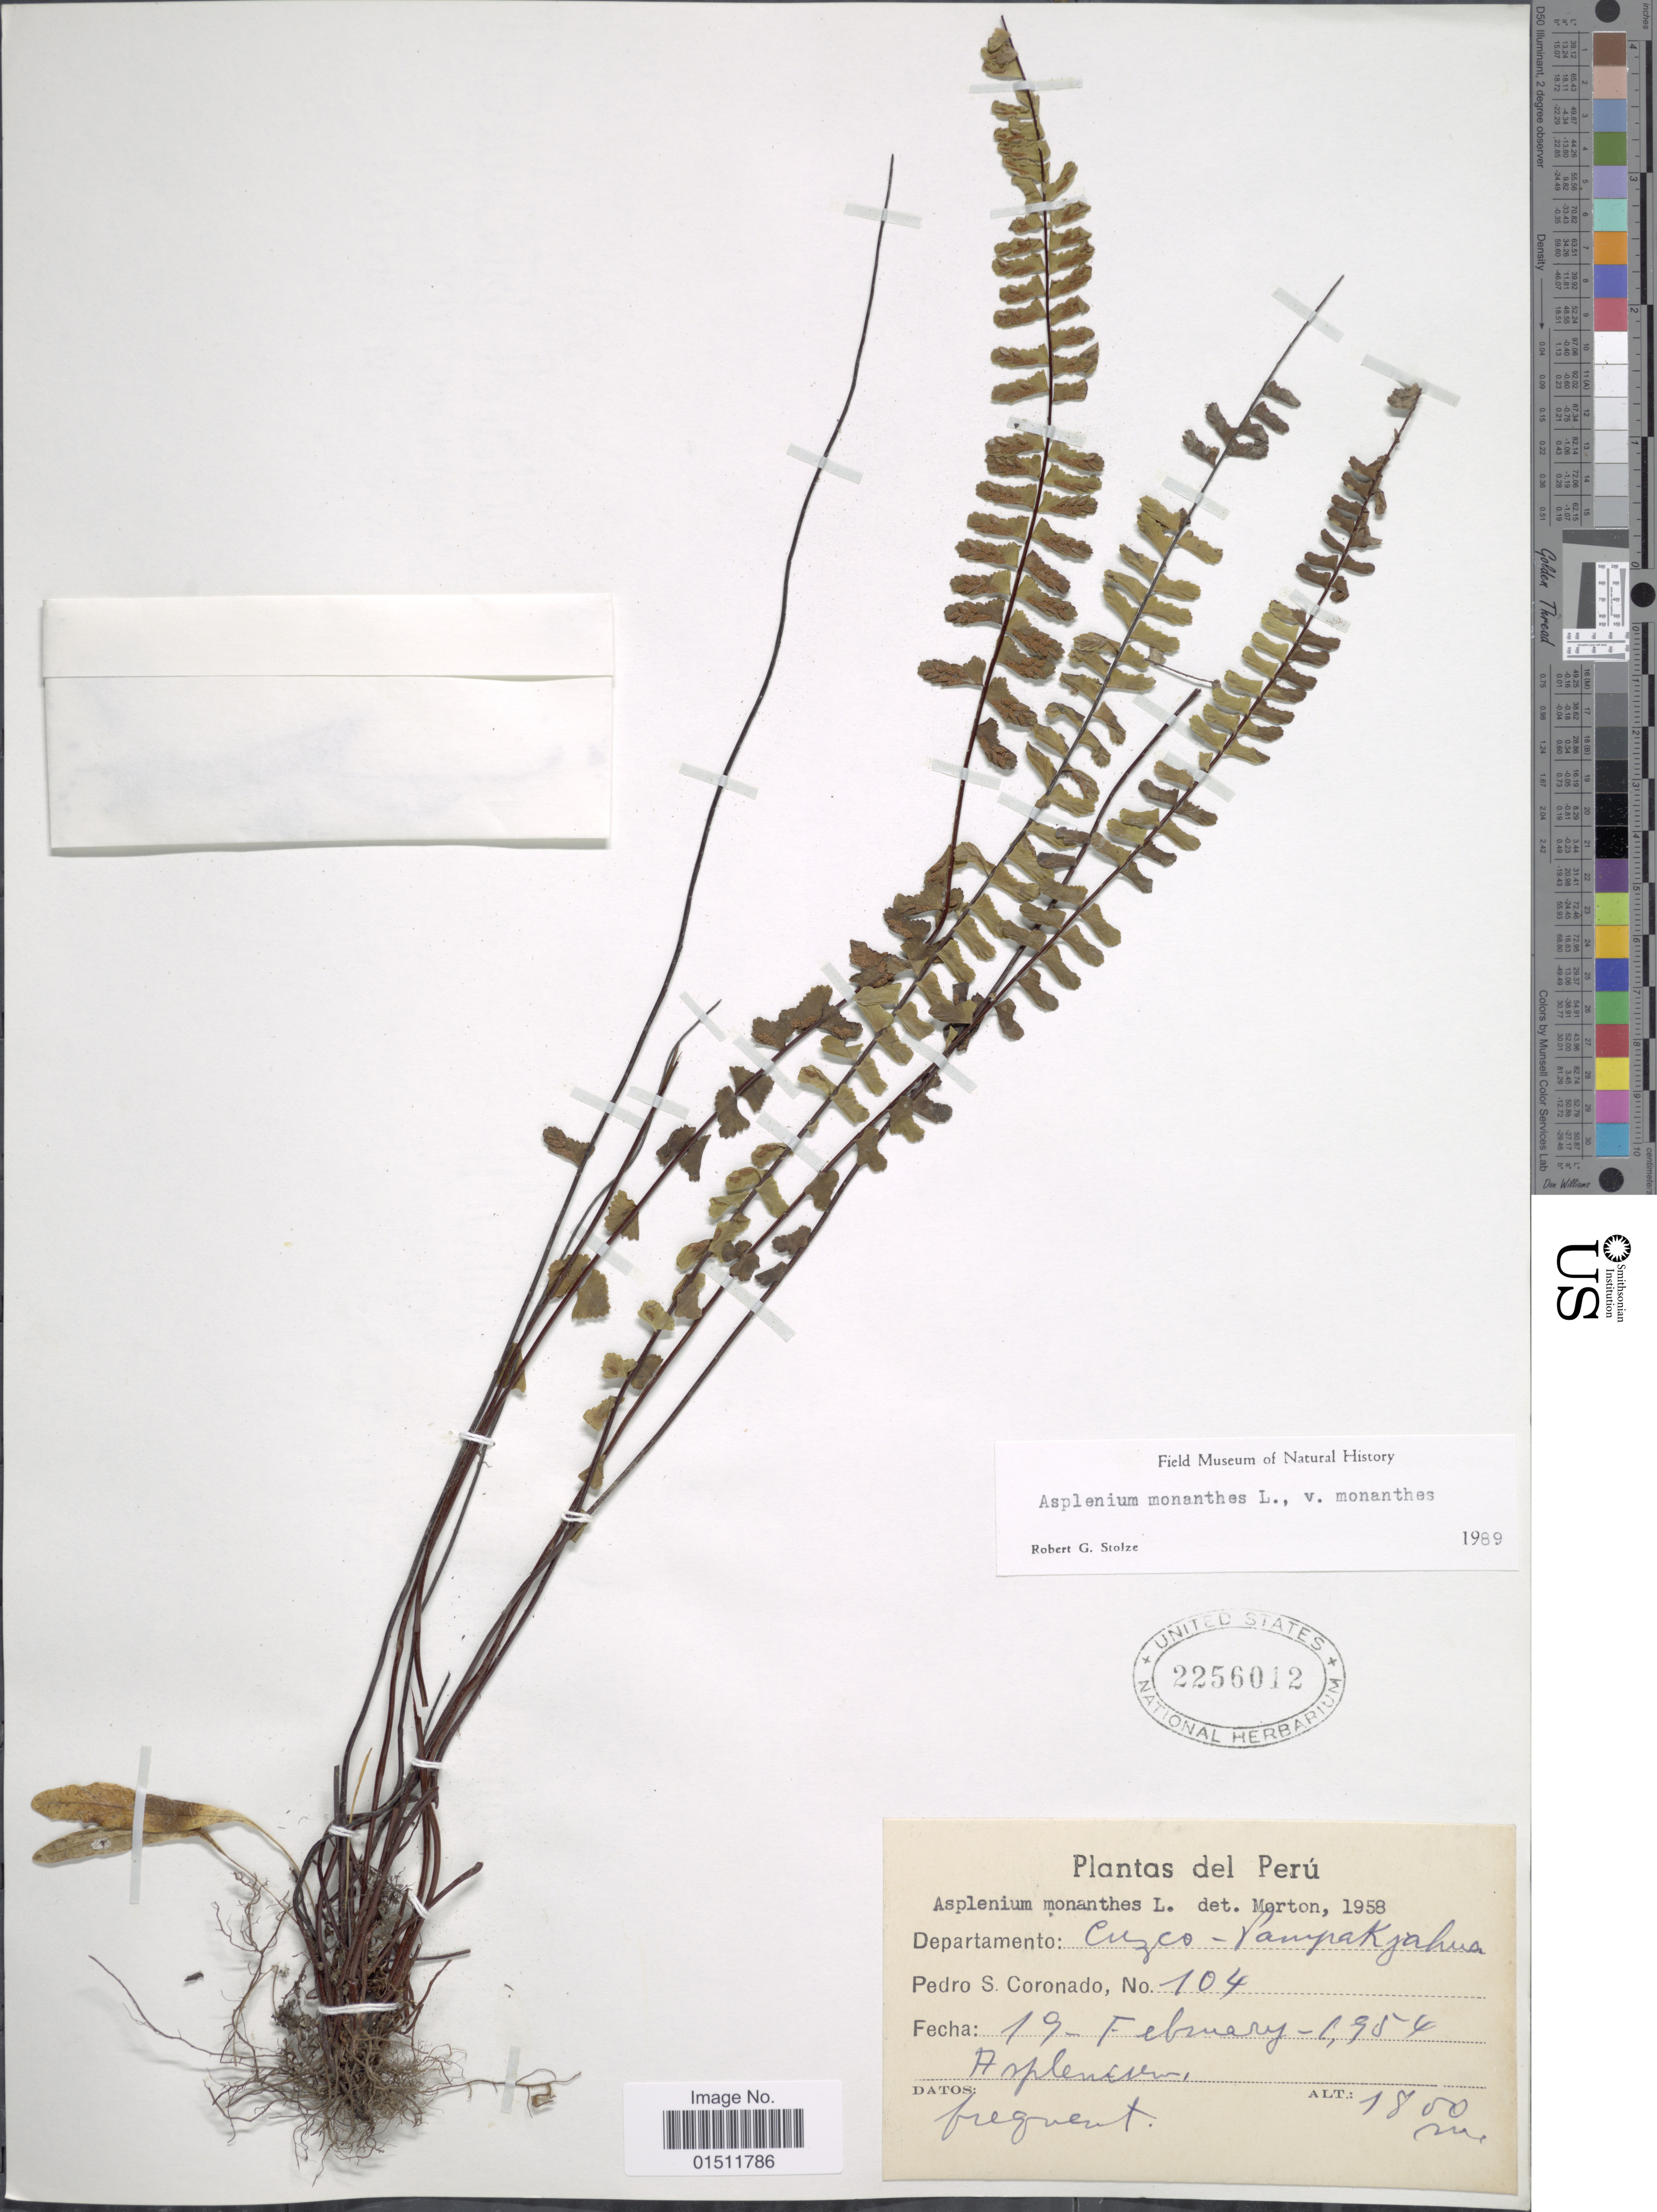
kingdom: Plantae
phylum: Tracheophyta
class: Polypodiopsida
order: Polypodiales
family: Aspleniaceae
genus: Asplenium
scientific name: Asplenium monanthes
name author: L.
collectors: P. Coronado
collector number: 104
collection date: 1954-02-19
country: Peru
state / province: Cusco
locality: Departamento Cuzco- Panyrakjahua [interpreted]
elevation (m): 1800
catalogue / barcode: US 2256012